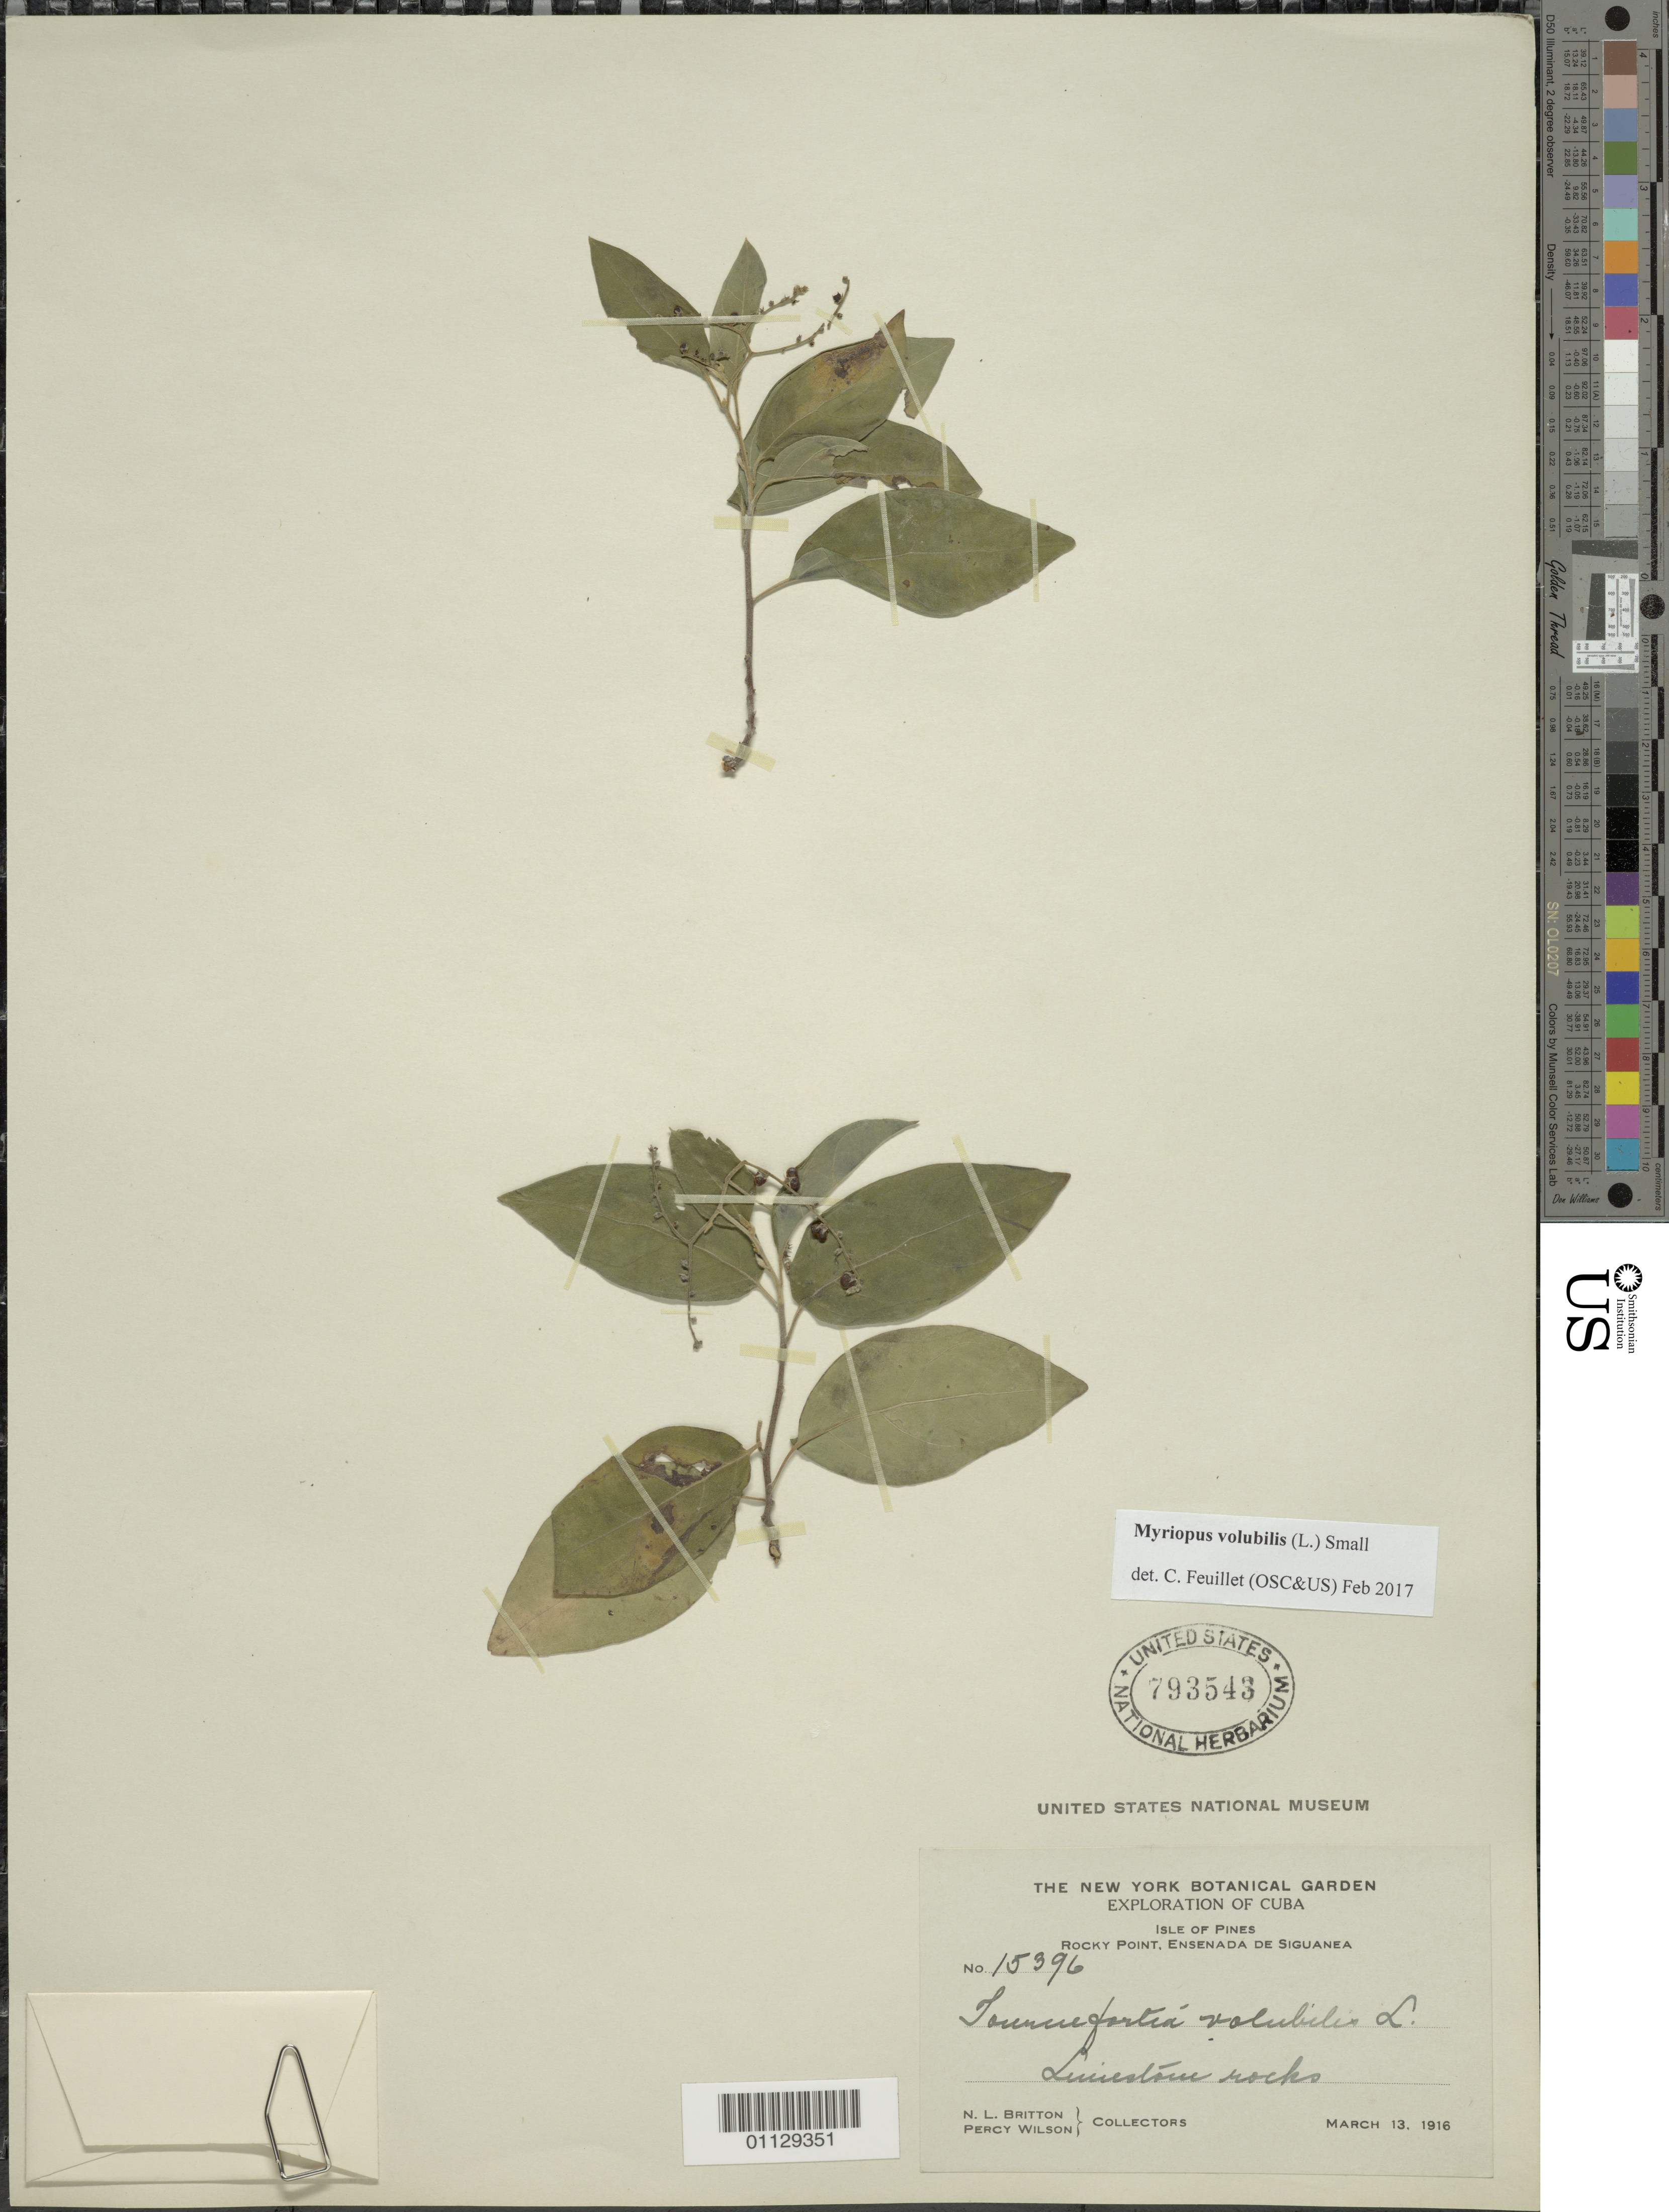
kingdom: Plantae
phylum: Tracheophyta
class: Magnoliopsida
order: Boraginales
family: Heliotropiaceae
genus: Myriopus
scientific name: Myriopus volubilis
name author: (L.) Small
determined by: Feuillet, C.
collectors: N. Britton & P. Wilson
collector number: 15396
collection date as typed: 13 Mar 1916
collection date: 1916-03-13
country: Cuba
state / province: Isla de la Juventud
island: Isla de la Juventud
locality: Rocky Point, Ensenada de Siguanea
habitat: Limestone rocks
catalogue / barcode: US 793543